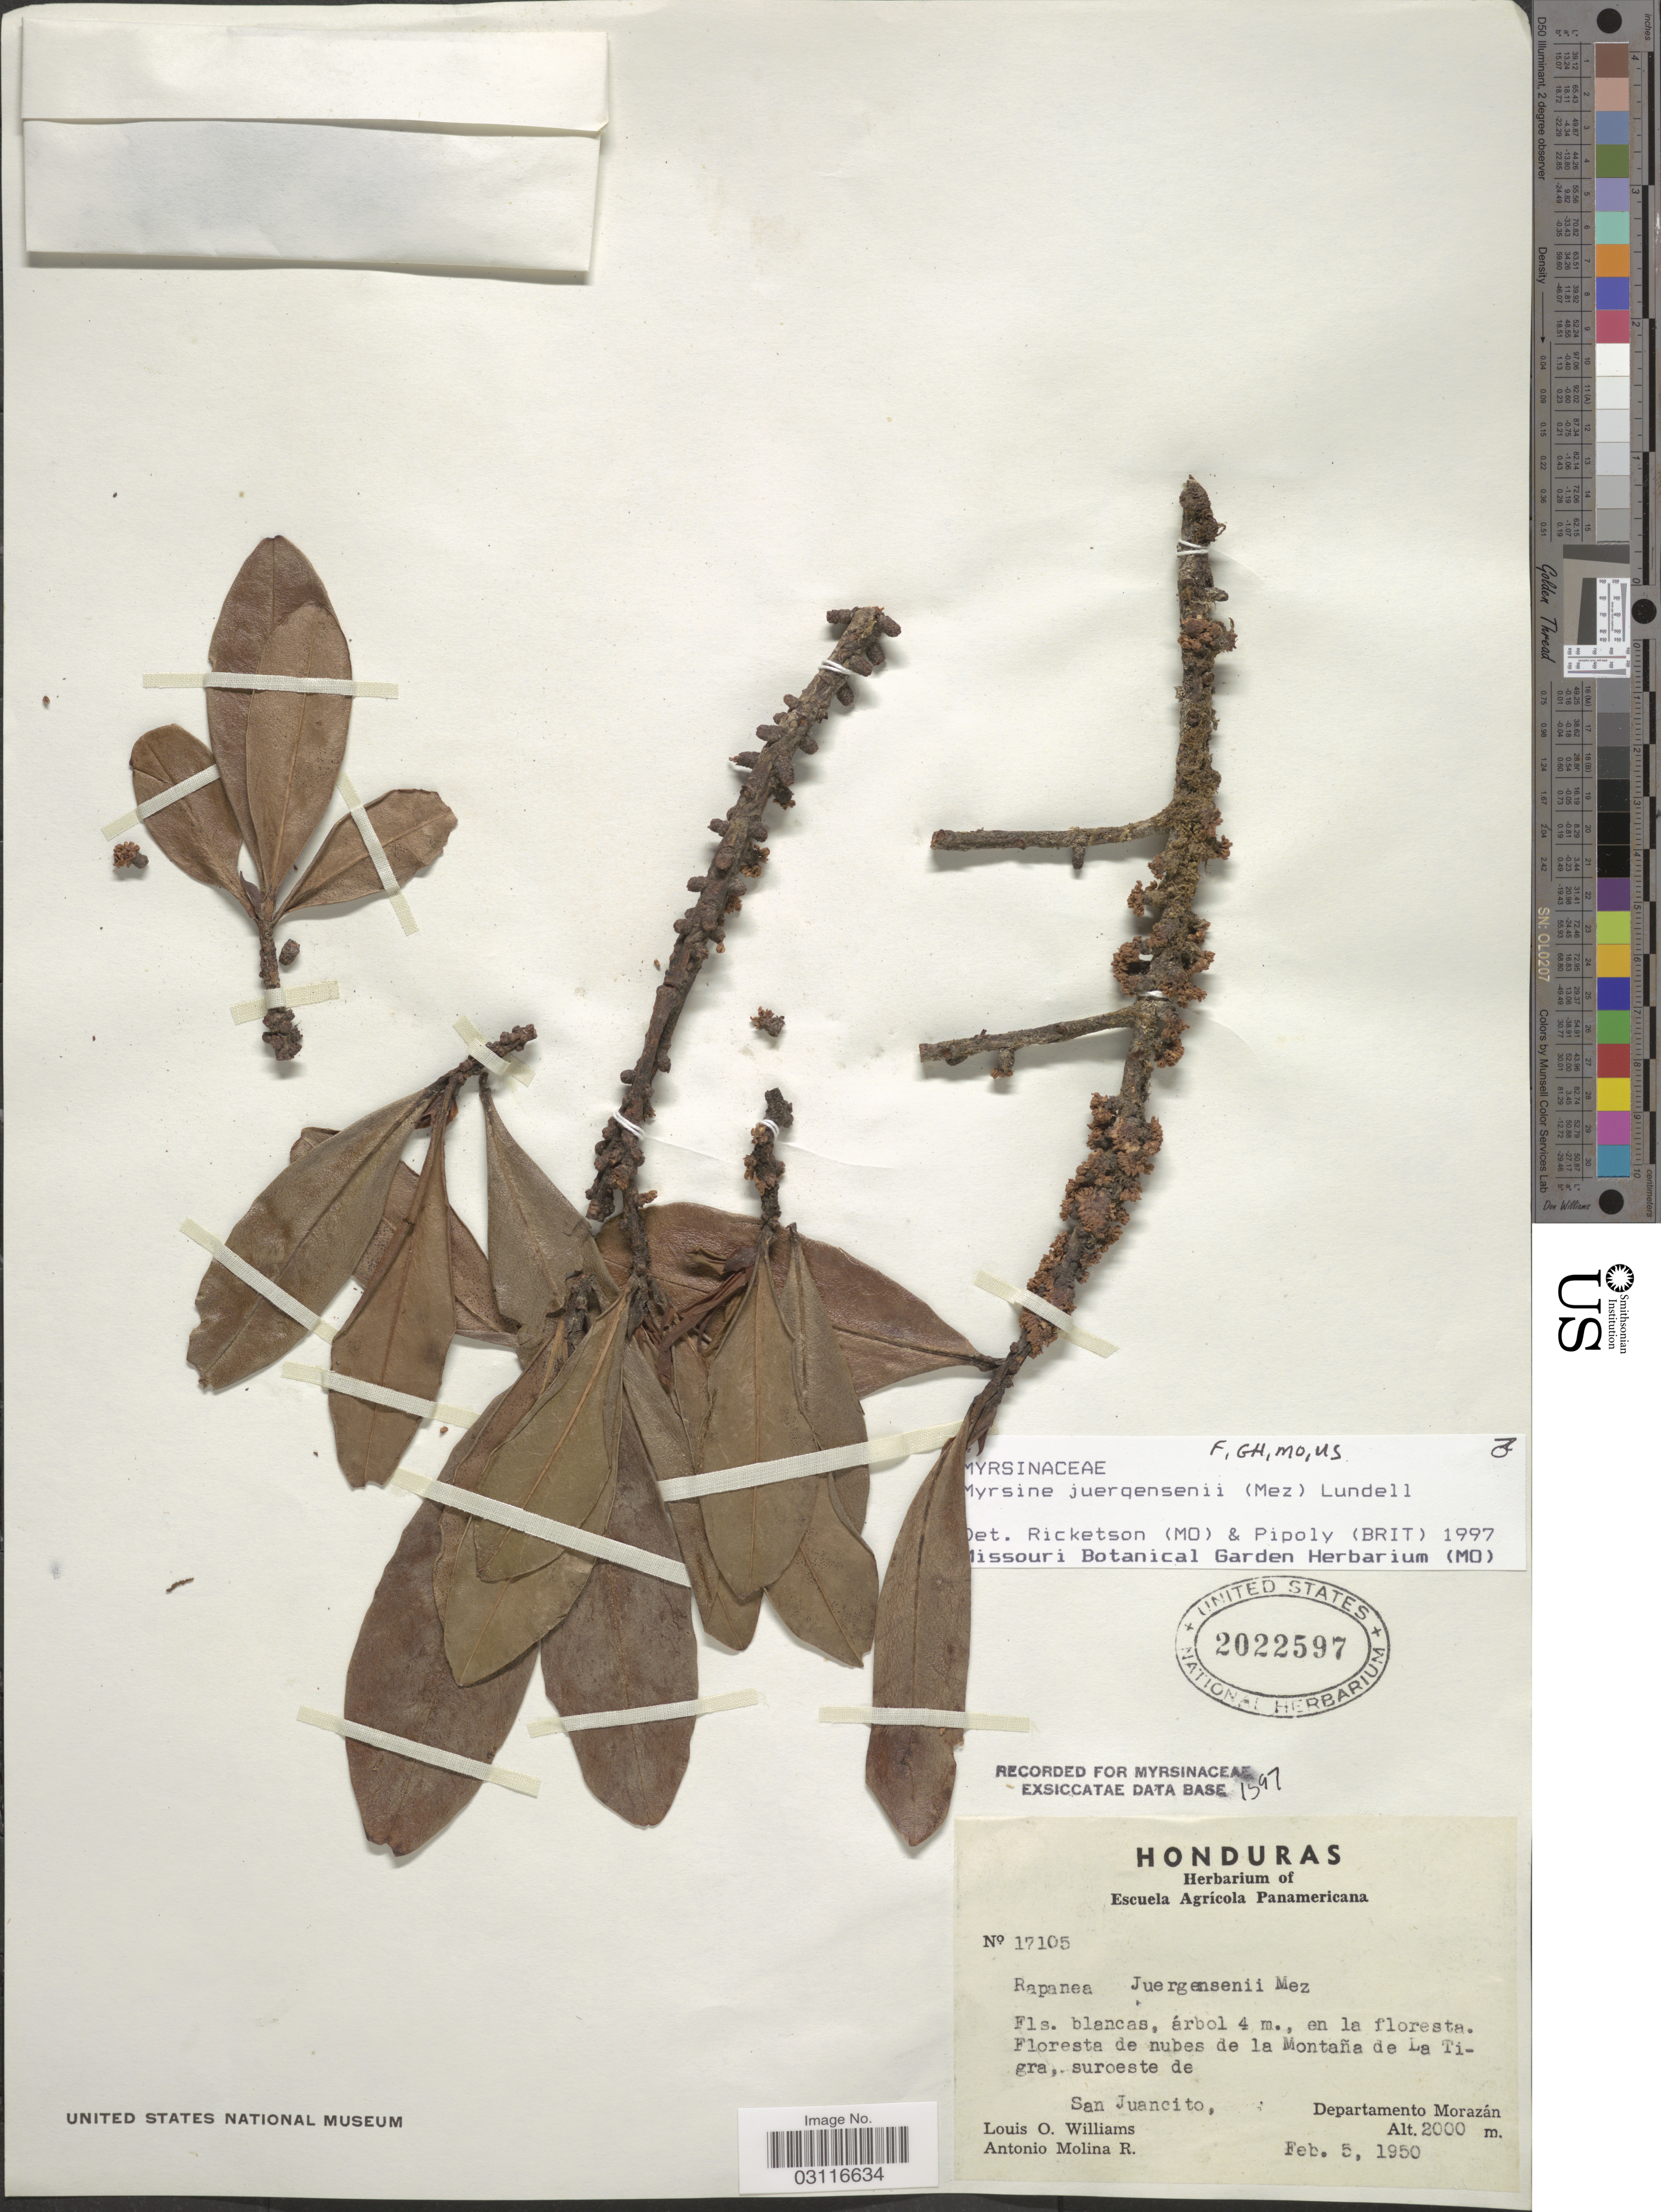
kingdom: Plantae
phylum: Tracheophyta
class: Magnoliopsida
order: Ericales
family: Primulaceae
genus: Myrsine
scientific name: Myrsine juergensenii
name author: (Mez) Lundell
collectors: L. O. Williams & A. Molina R.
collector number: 17105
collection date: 1950-02-05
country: Honduras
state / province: Fco. Morazán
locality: Floresta de nubes de la Montaña de La Tigra, suroeste de San Juancito, Departamento Morazán.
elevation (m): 2000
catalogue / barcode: US 2022597